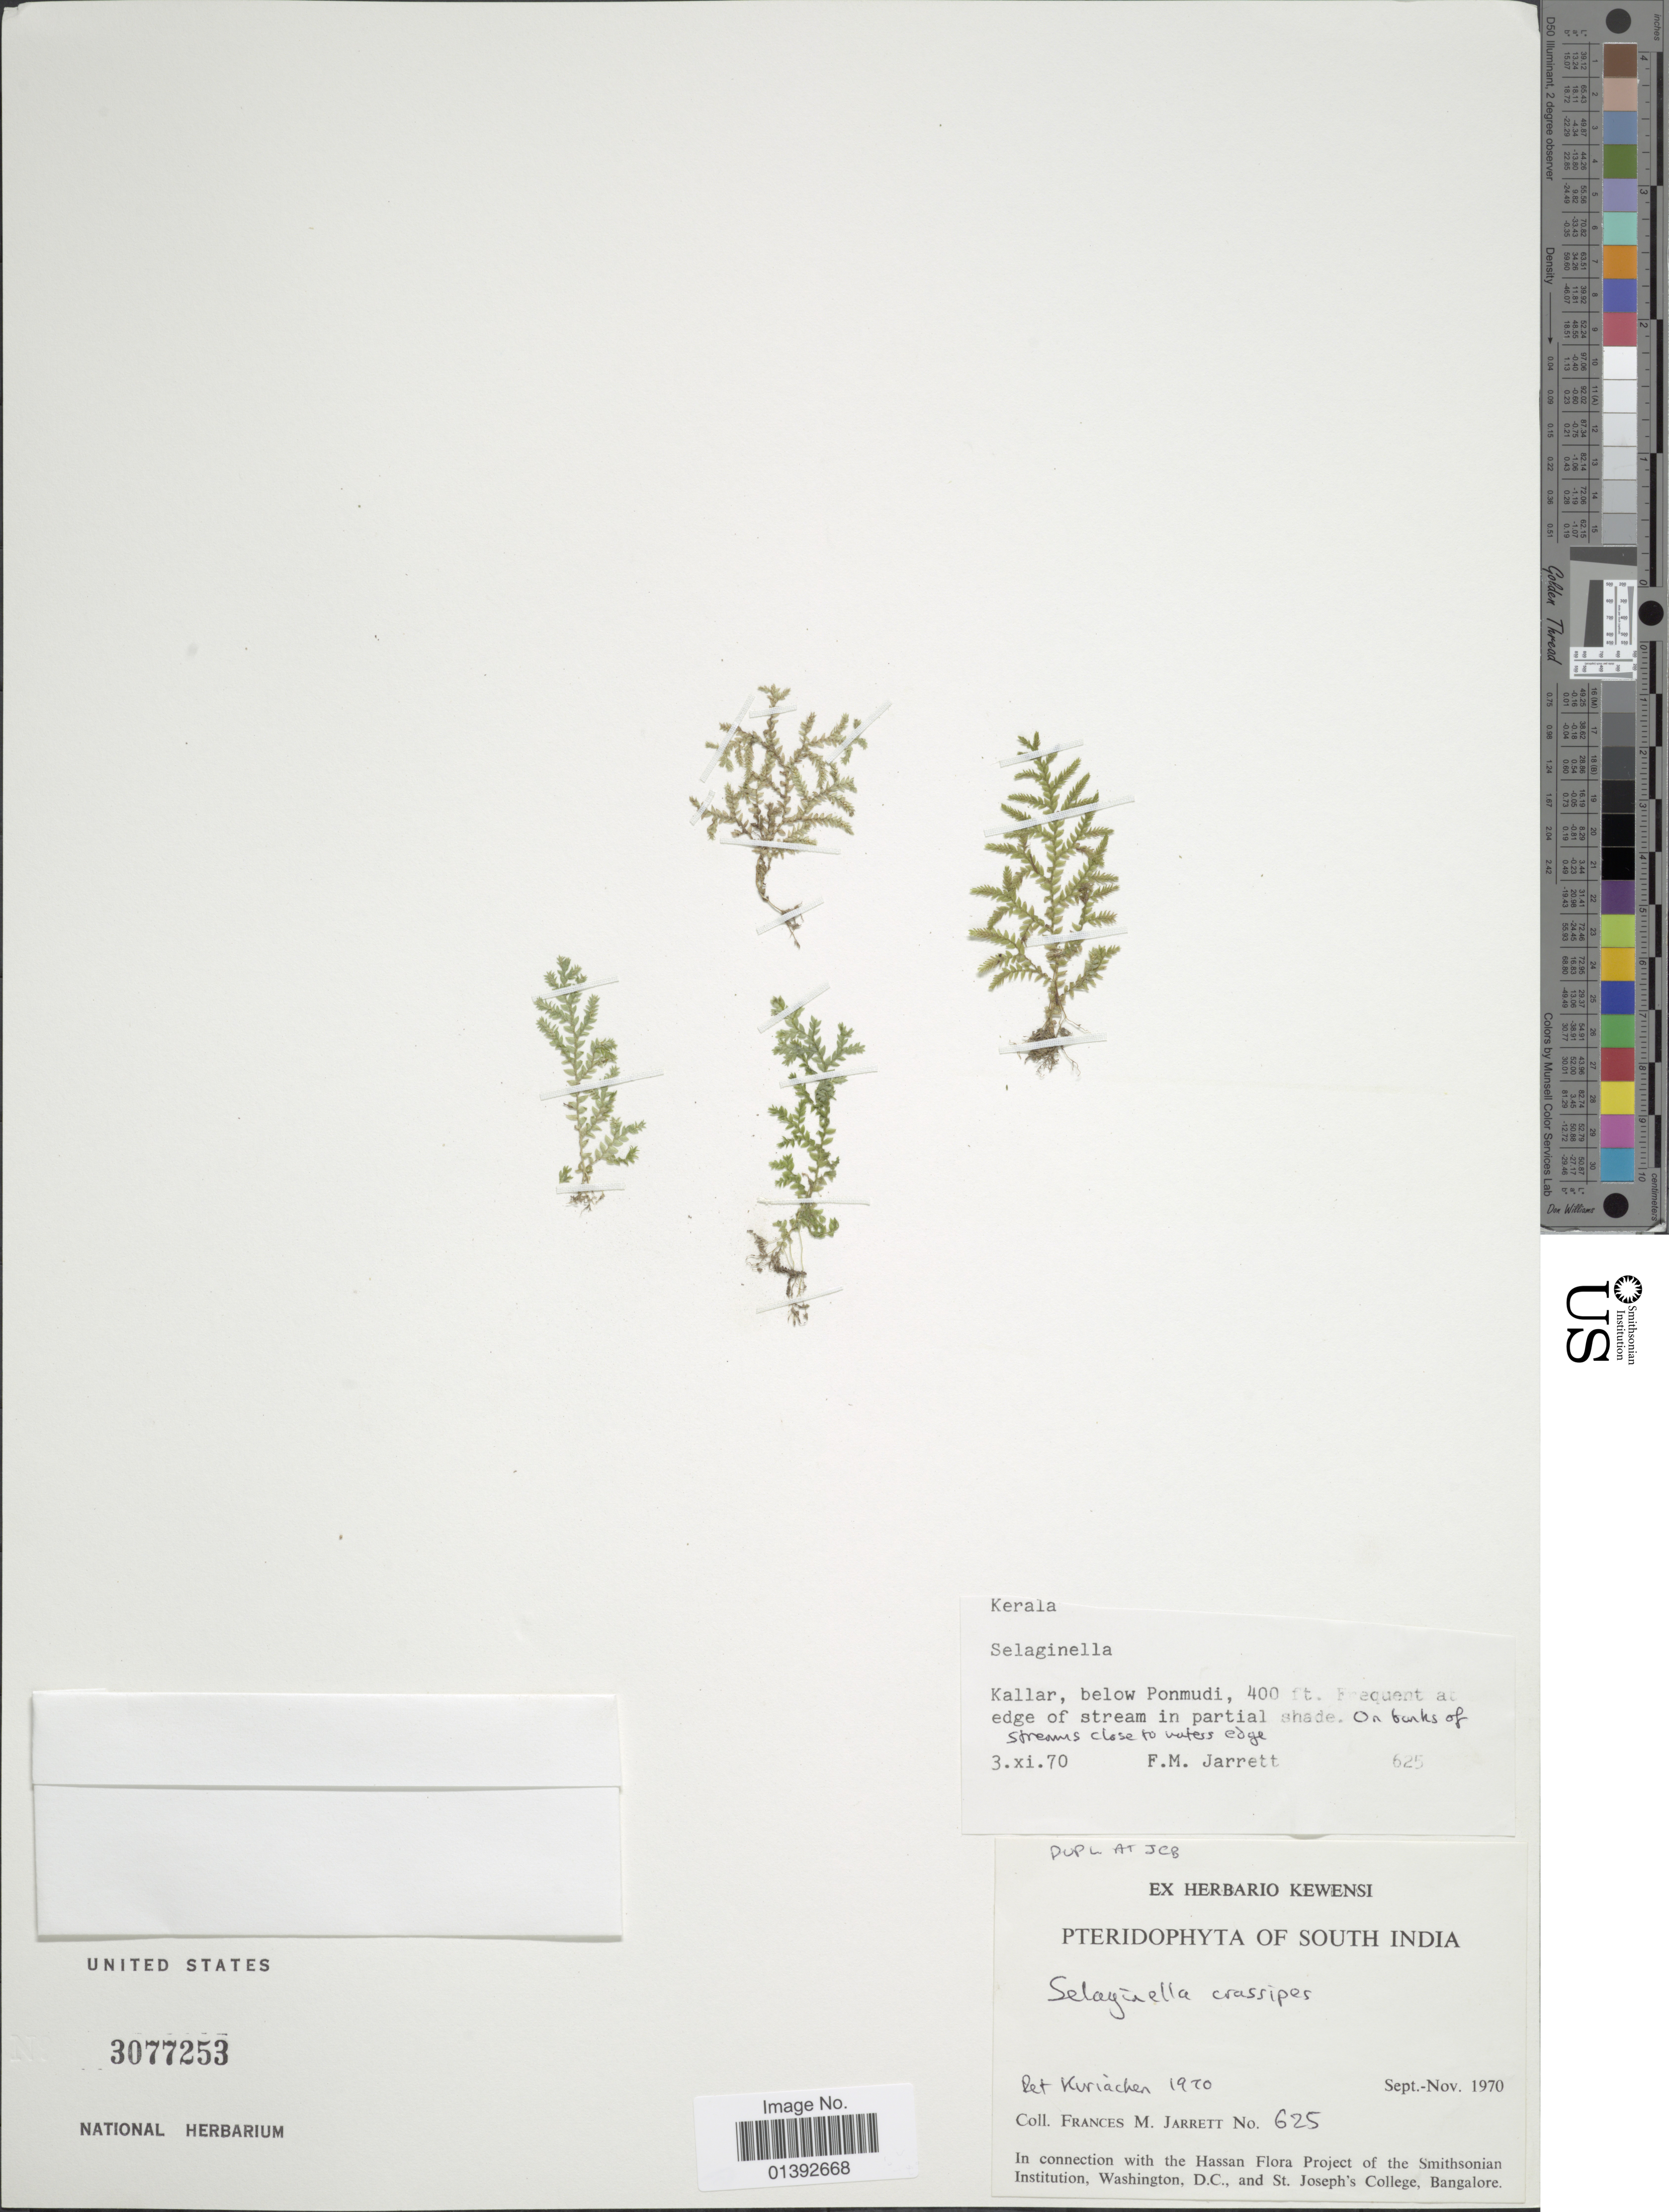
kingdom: Plantae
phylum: Tracheophyta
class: Lycopodiopsida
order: Selaginellales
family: Selaginellaceae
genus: Selaginella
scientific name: Selaginella crassipes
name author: Spring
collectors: F. M. Jarrett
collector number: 625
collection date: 1970-11-03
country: India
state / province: Kerala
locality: Kallar, below Ponmudi South India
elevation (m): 122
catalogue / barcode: US 3077253